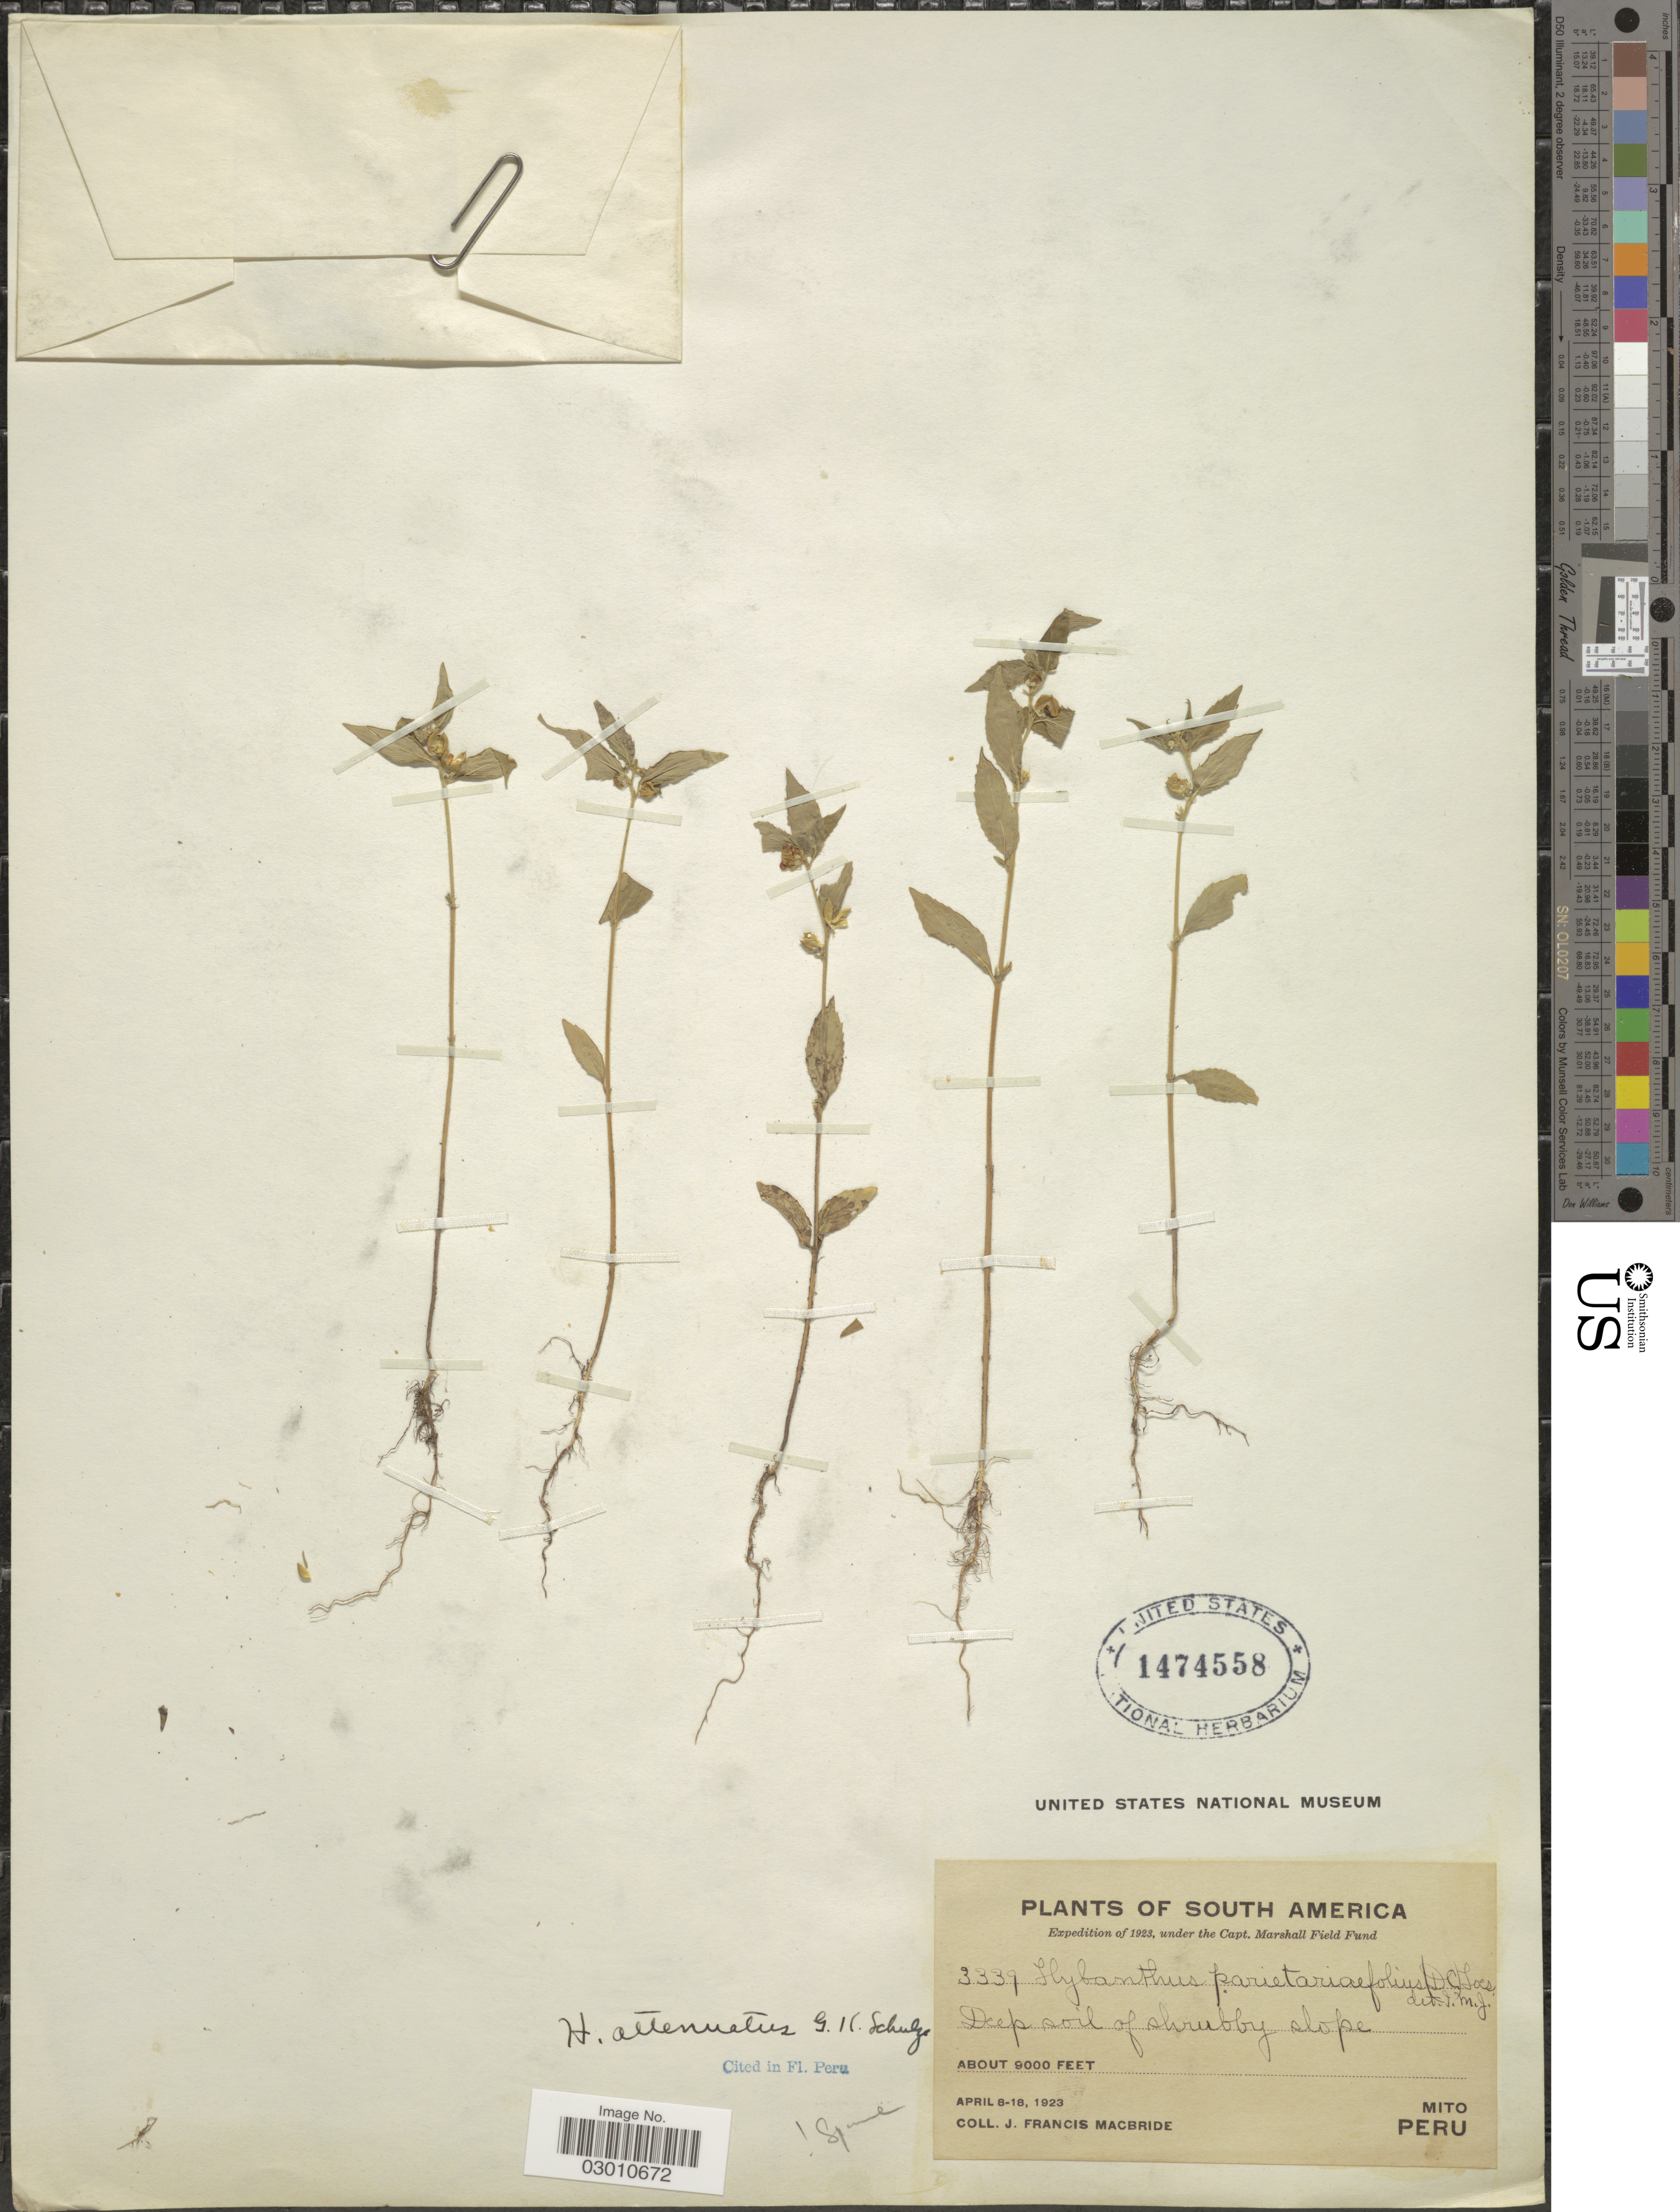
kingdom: Plantae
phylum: Tracheophyta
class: Magnoliopsida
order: Malpighiales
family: Violaceae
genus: Pombalia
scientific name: Pombalia attenuata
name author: (Humb. & Bonpl. ex Willd.) Paula-Souza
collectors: J. F. Macbride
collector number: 3339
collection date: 1923-04-08/1923-04-18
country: Peru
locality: Mito.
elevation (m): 2743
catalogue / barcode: US 1474558